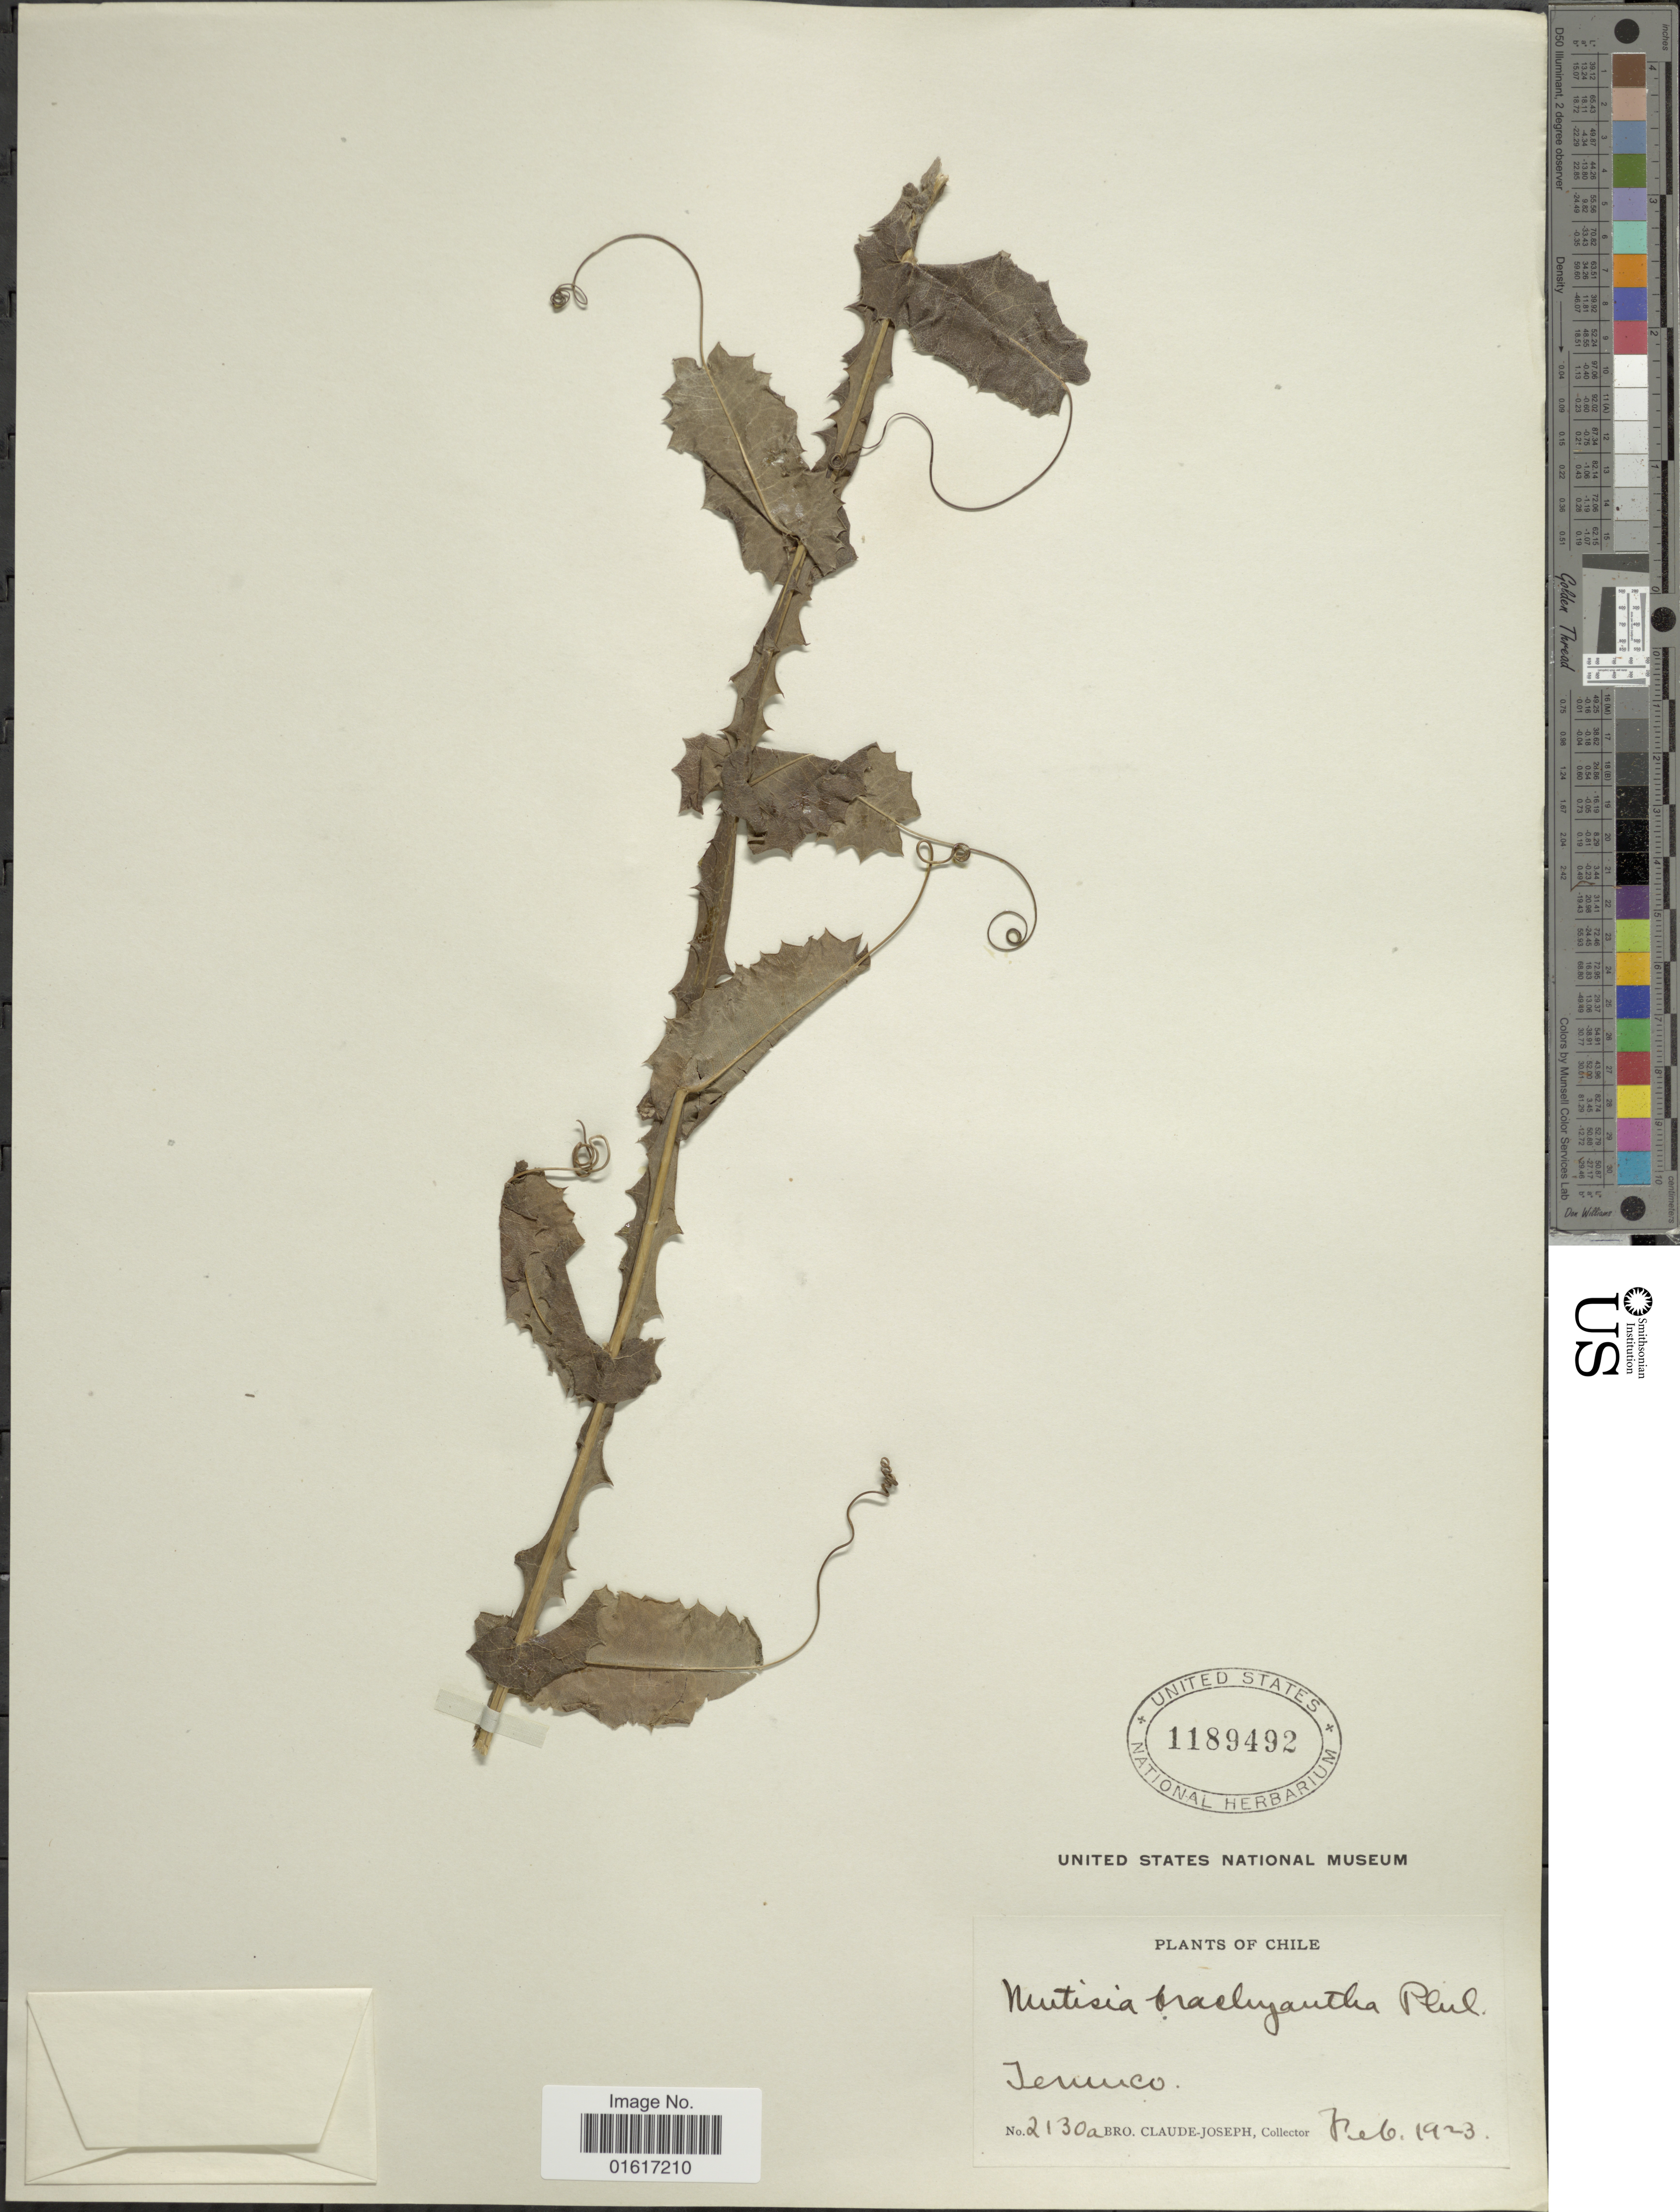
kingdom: Plantae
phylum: Tracheophyta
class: Magnoliopsida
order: Asterales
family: Asteraceae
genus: Mutisia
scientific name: Mutisia brachyantha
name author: Phil.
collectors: Bro. Claude-Joseph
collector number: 2130a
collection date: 1923-02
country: Chile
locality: Tenuco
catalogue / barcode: US 1189492